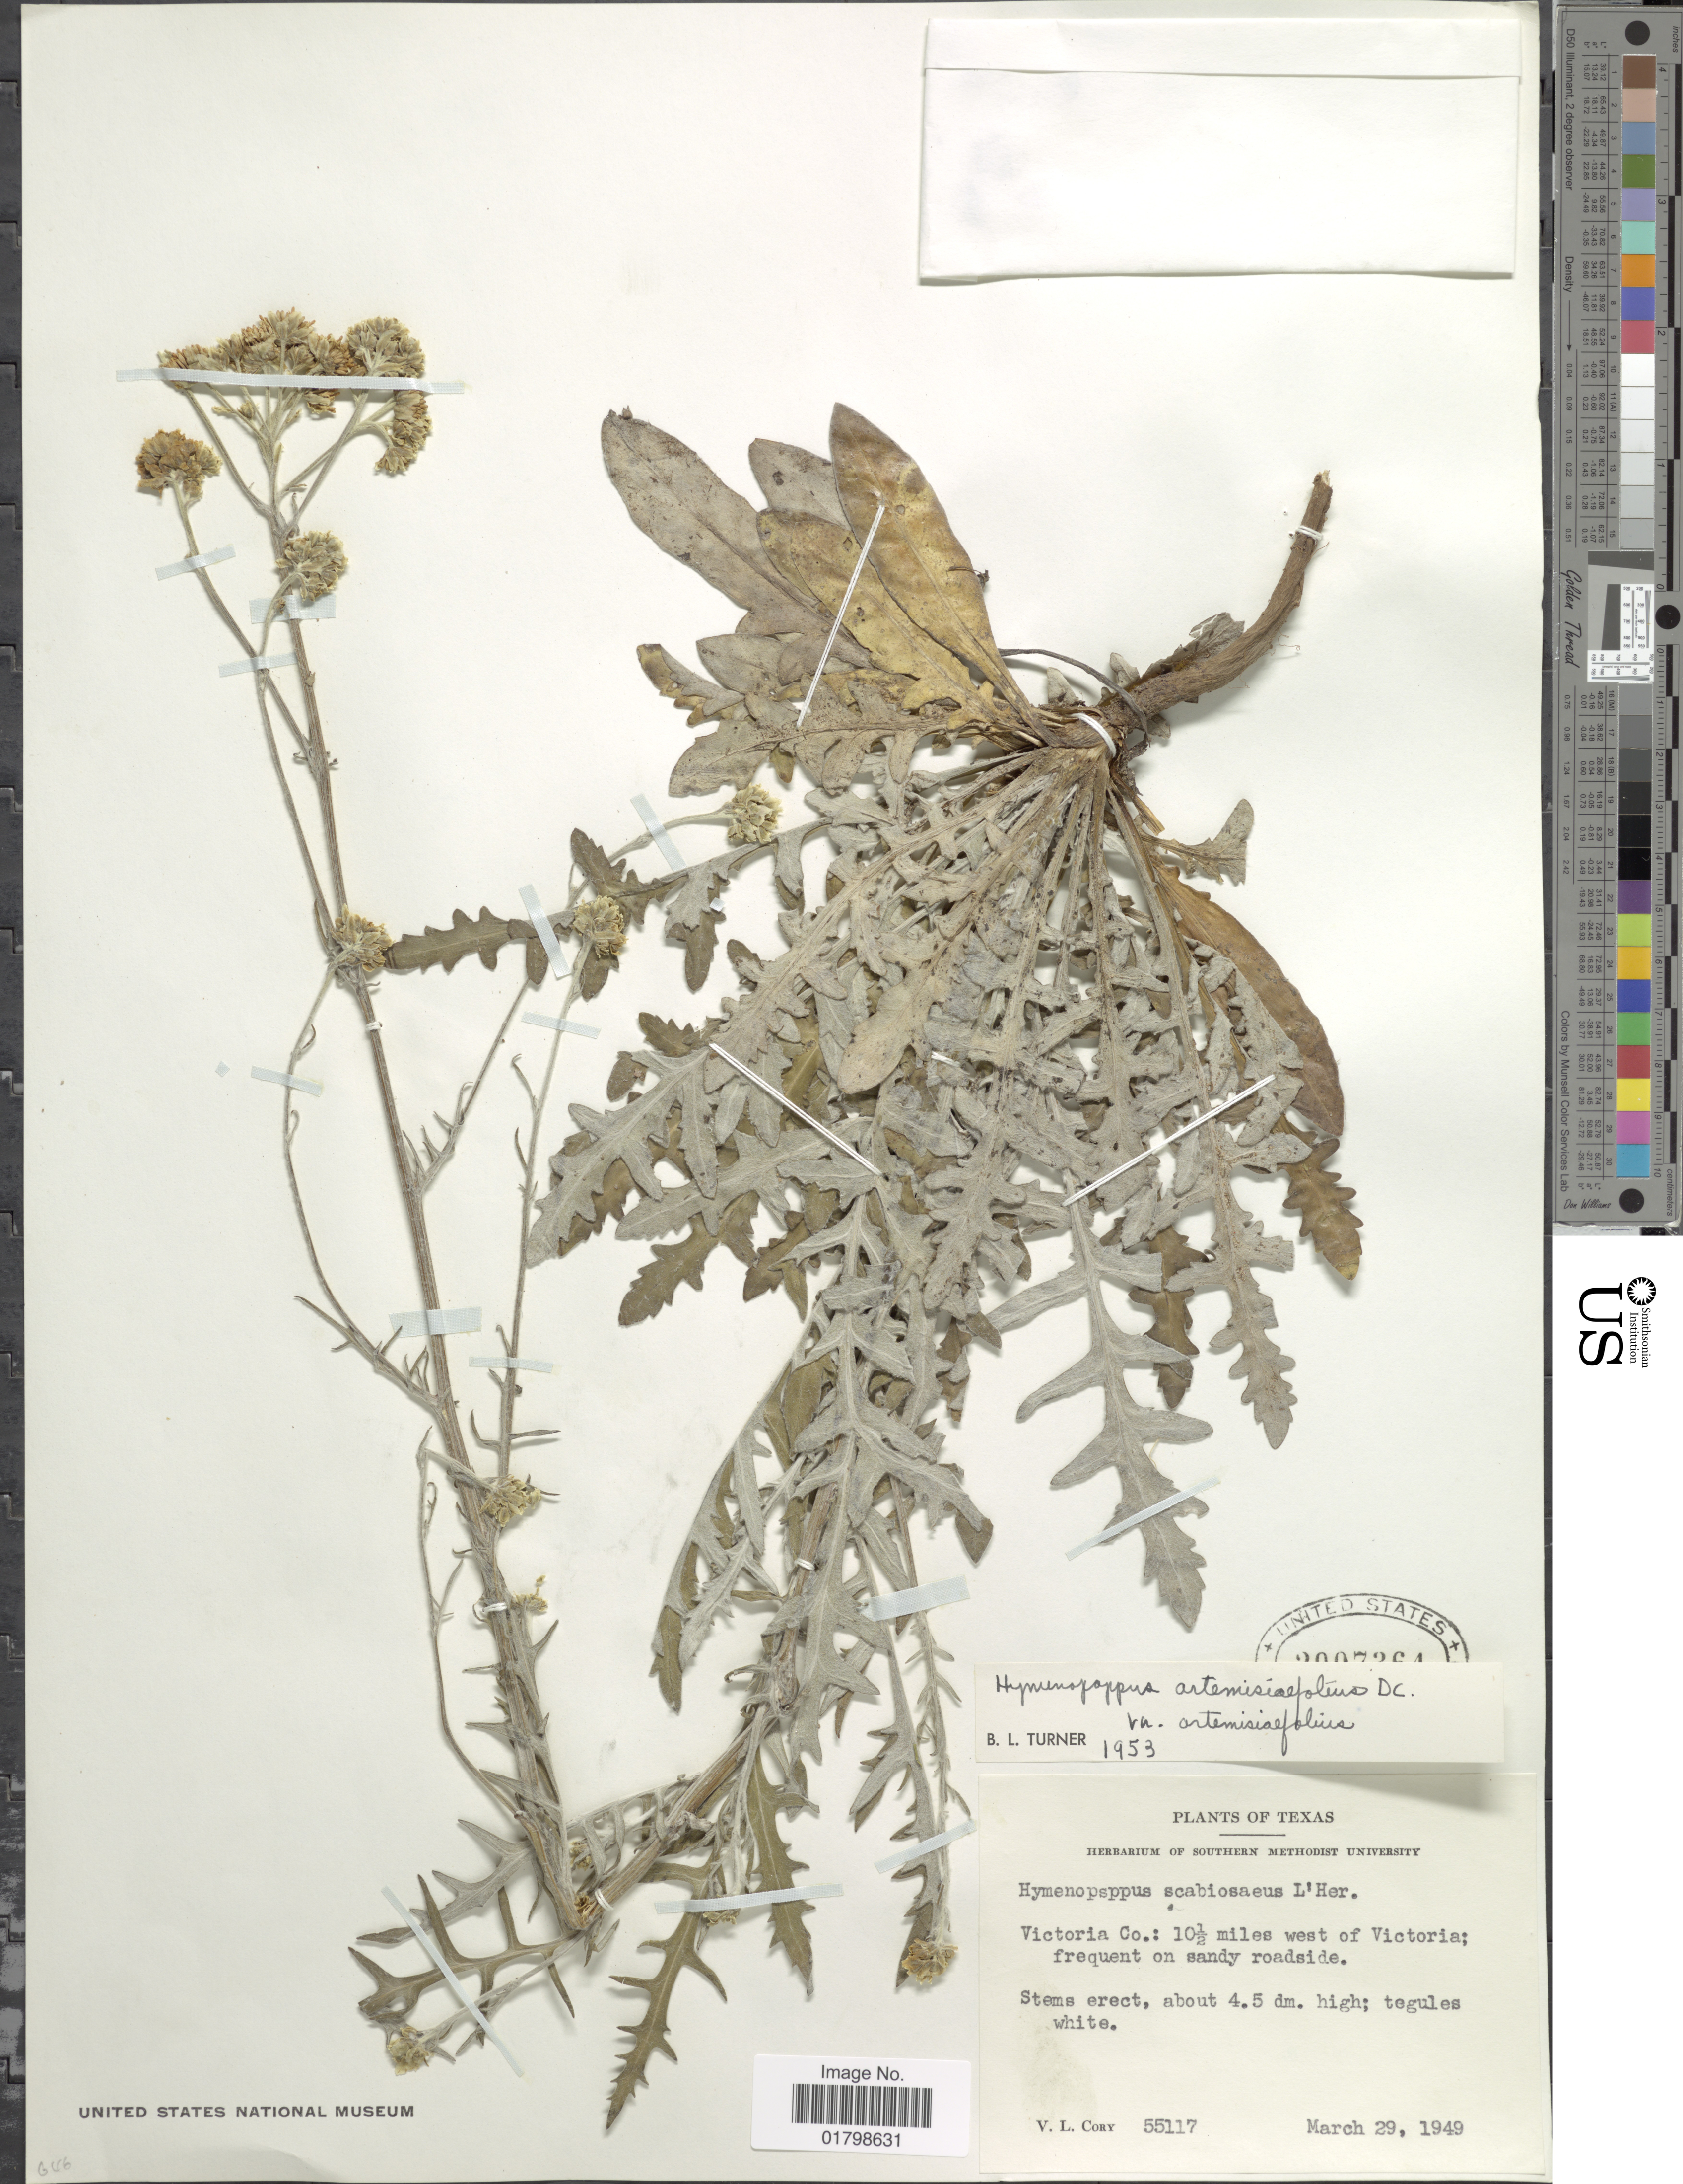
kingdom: Plantae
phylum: Tracheophyta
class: Magnoliopsida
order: Asterales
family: Asteraceae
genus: Hymenopappus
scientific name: Hymenopappus artemisiifolius var. artemisiifolius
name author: DC.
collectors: V. Cory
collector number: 55117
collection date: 1949-03-29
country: United States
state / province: Texas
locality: Victoria Co.: 10 ½ miles west of Victoria